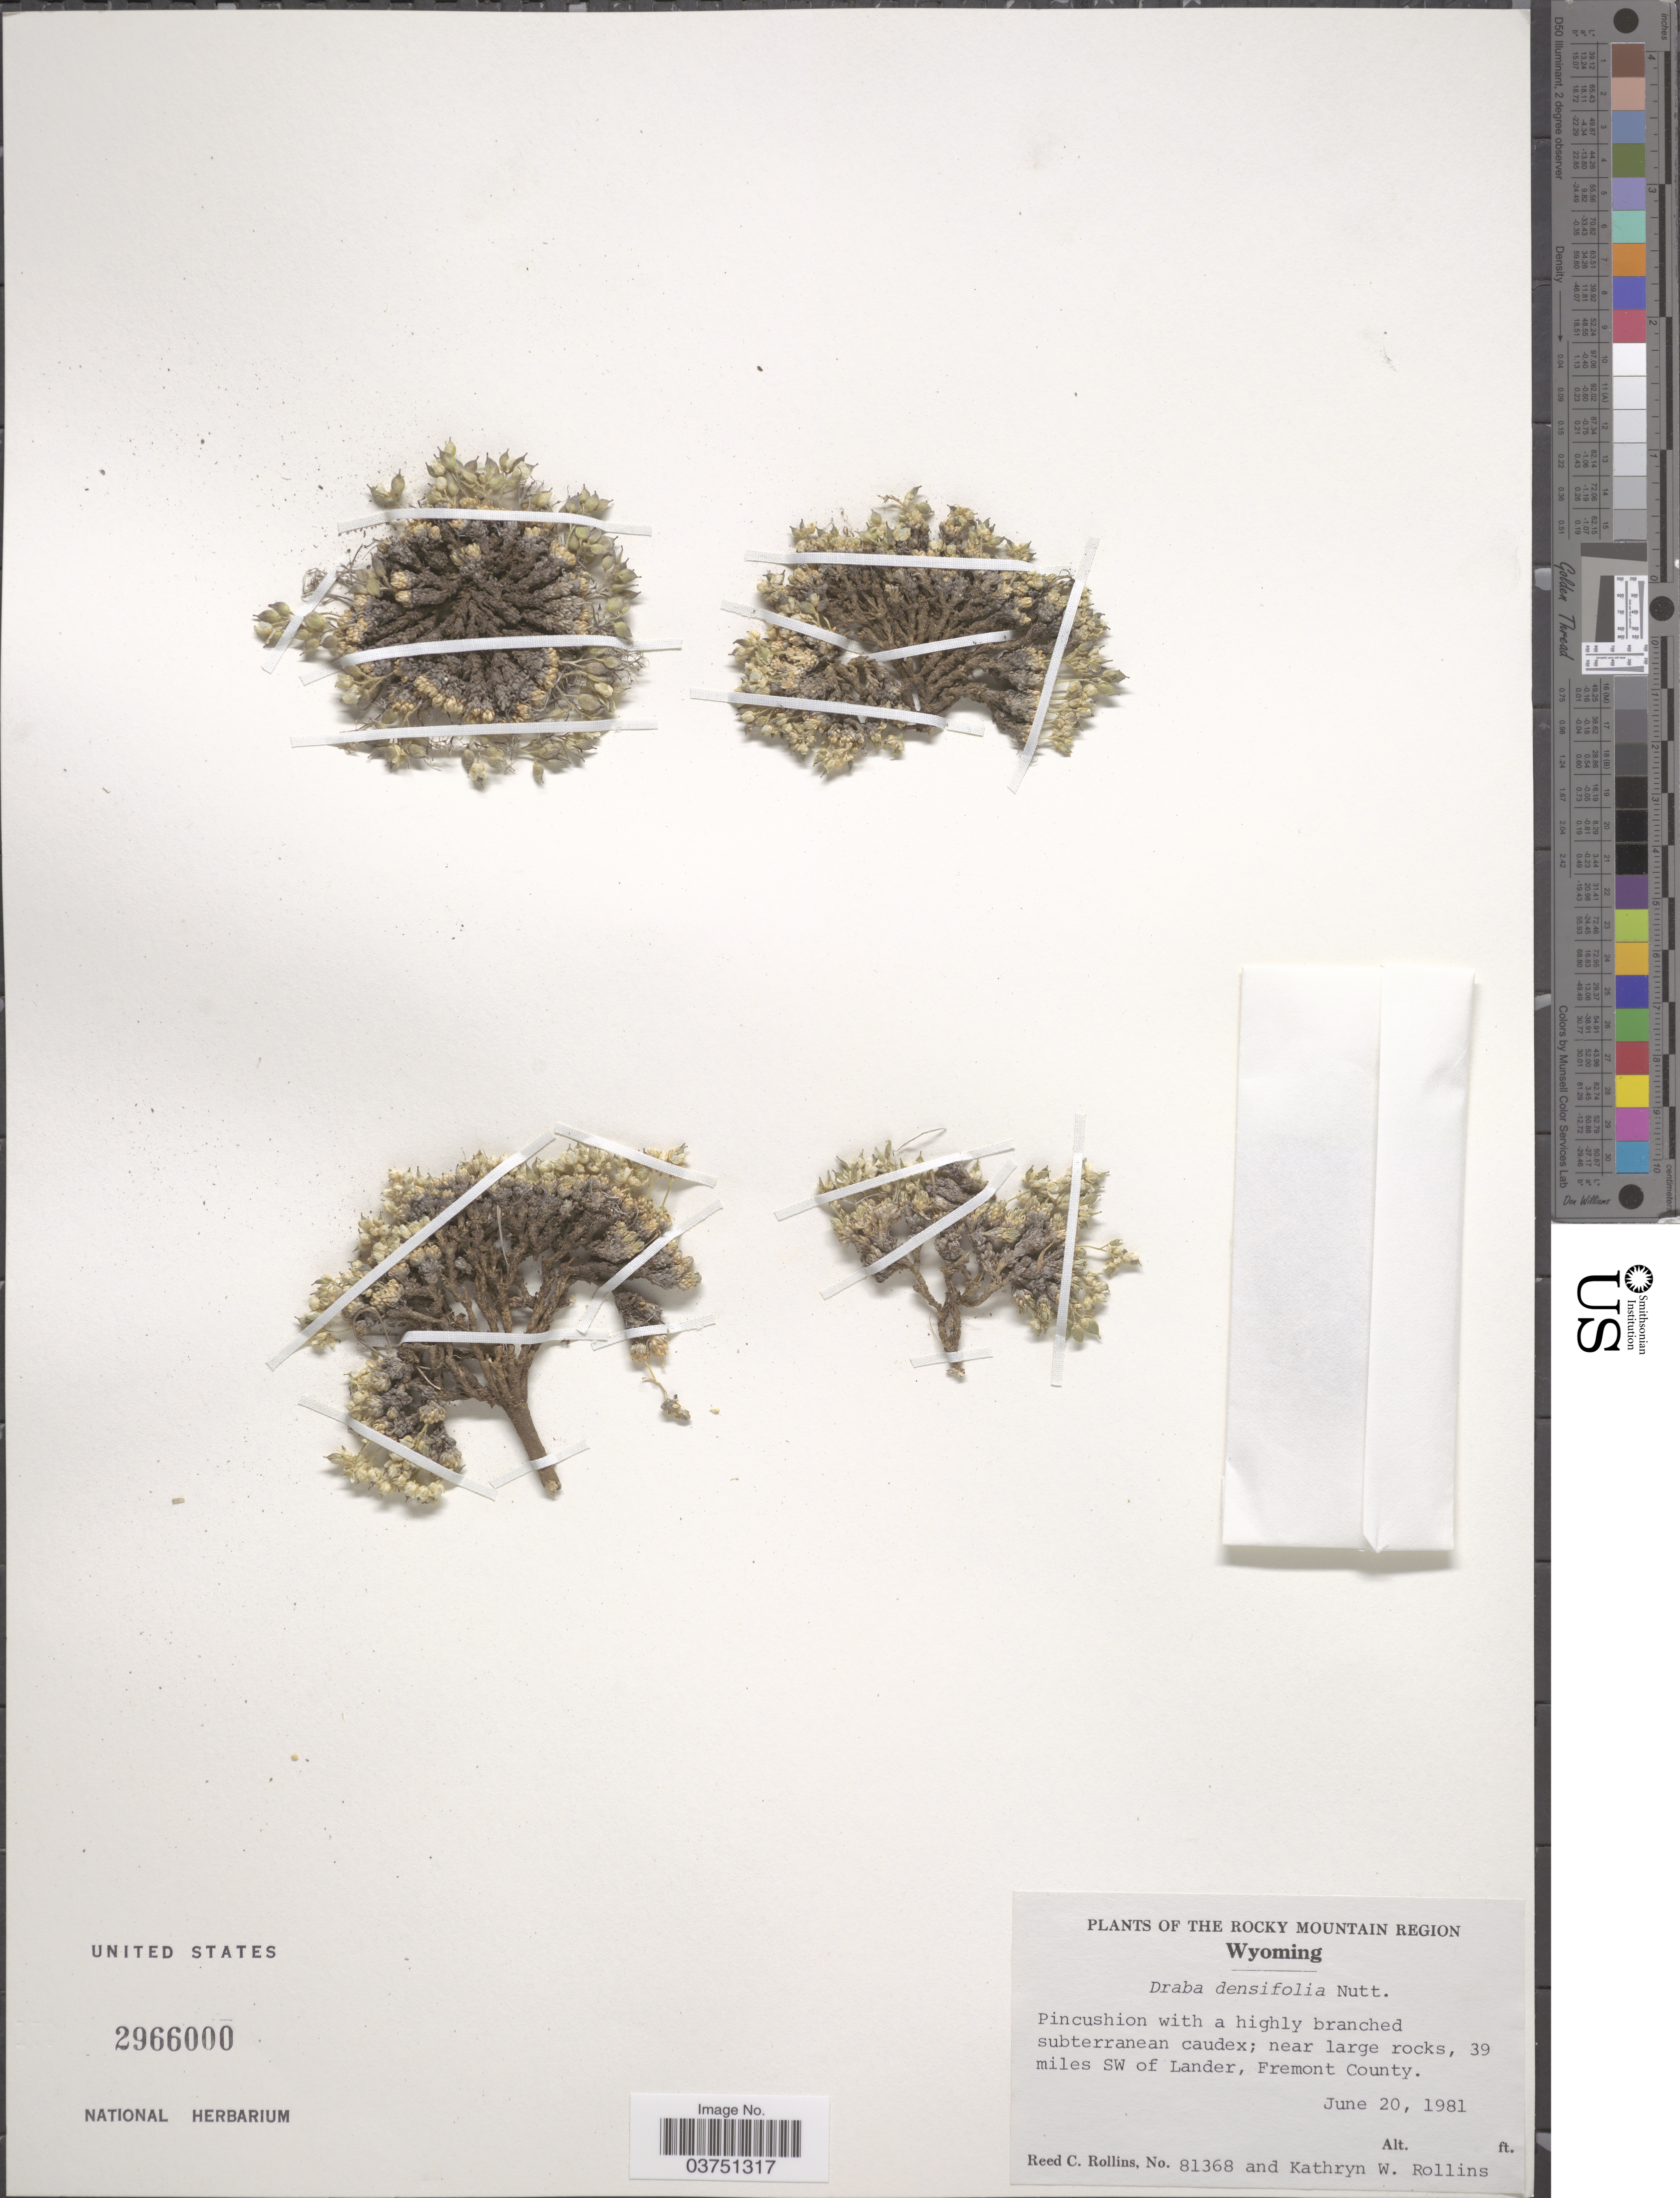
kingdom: Plantae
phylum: Tracheophyta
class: Magnoliopsida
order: Brassicales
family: Brassicaceae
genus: Draba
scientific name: Draba densifolia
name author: Nutt.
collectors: R. C. Rollins & K. W. Rollins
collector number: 81368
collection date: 1981-06-20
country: United States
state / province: Wyoming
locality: The Rocky Mountain Region; 39 miles SW of Lander, Fremont County.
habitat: near large rocks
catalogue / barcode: US 2966000